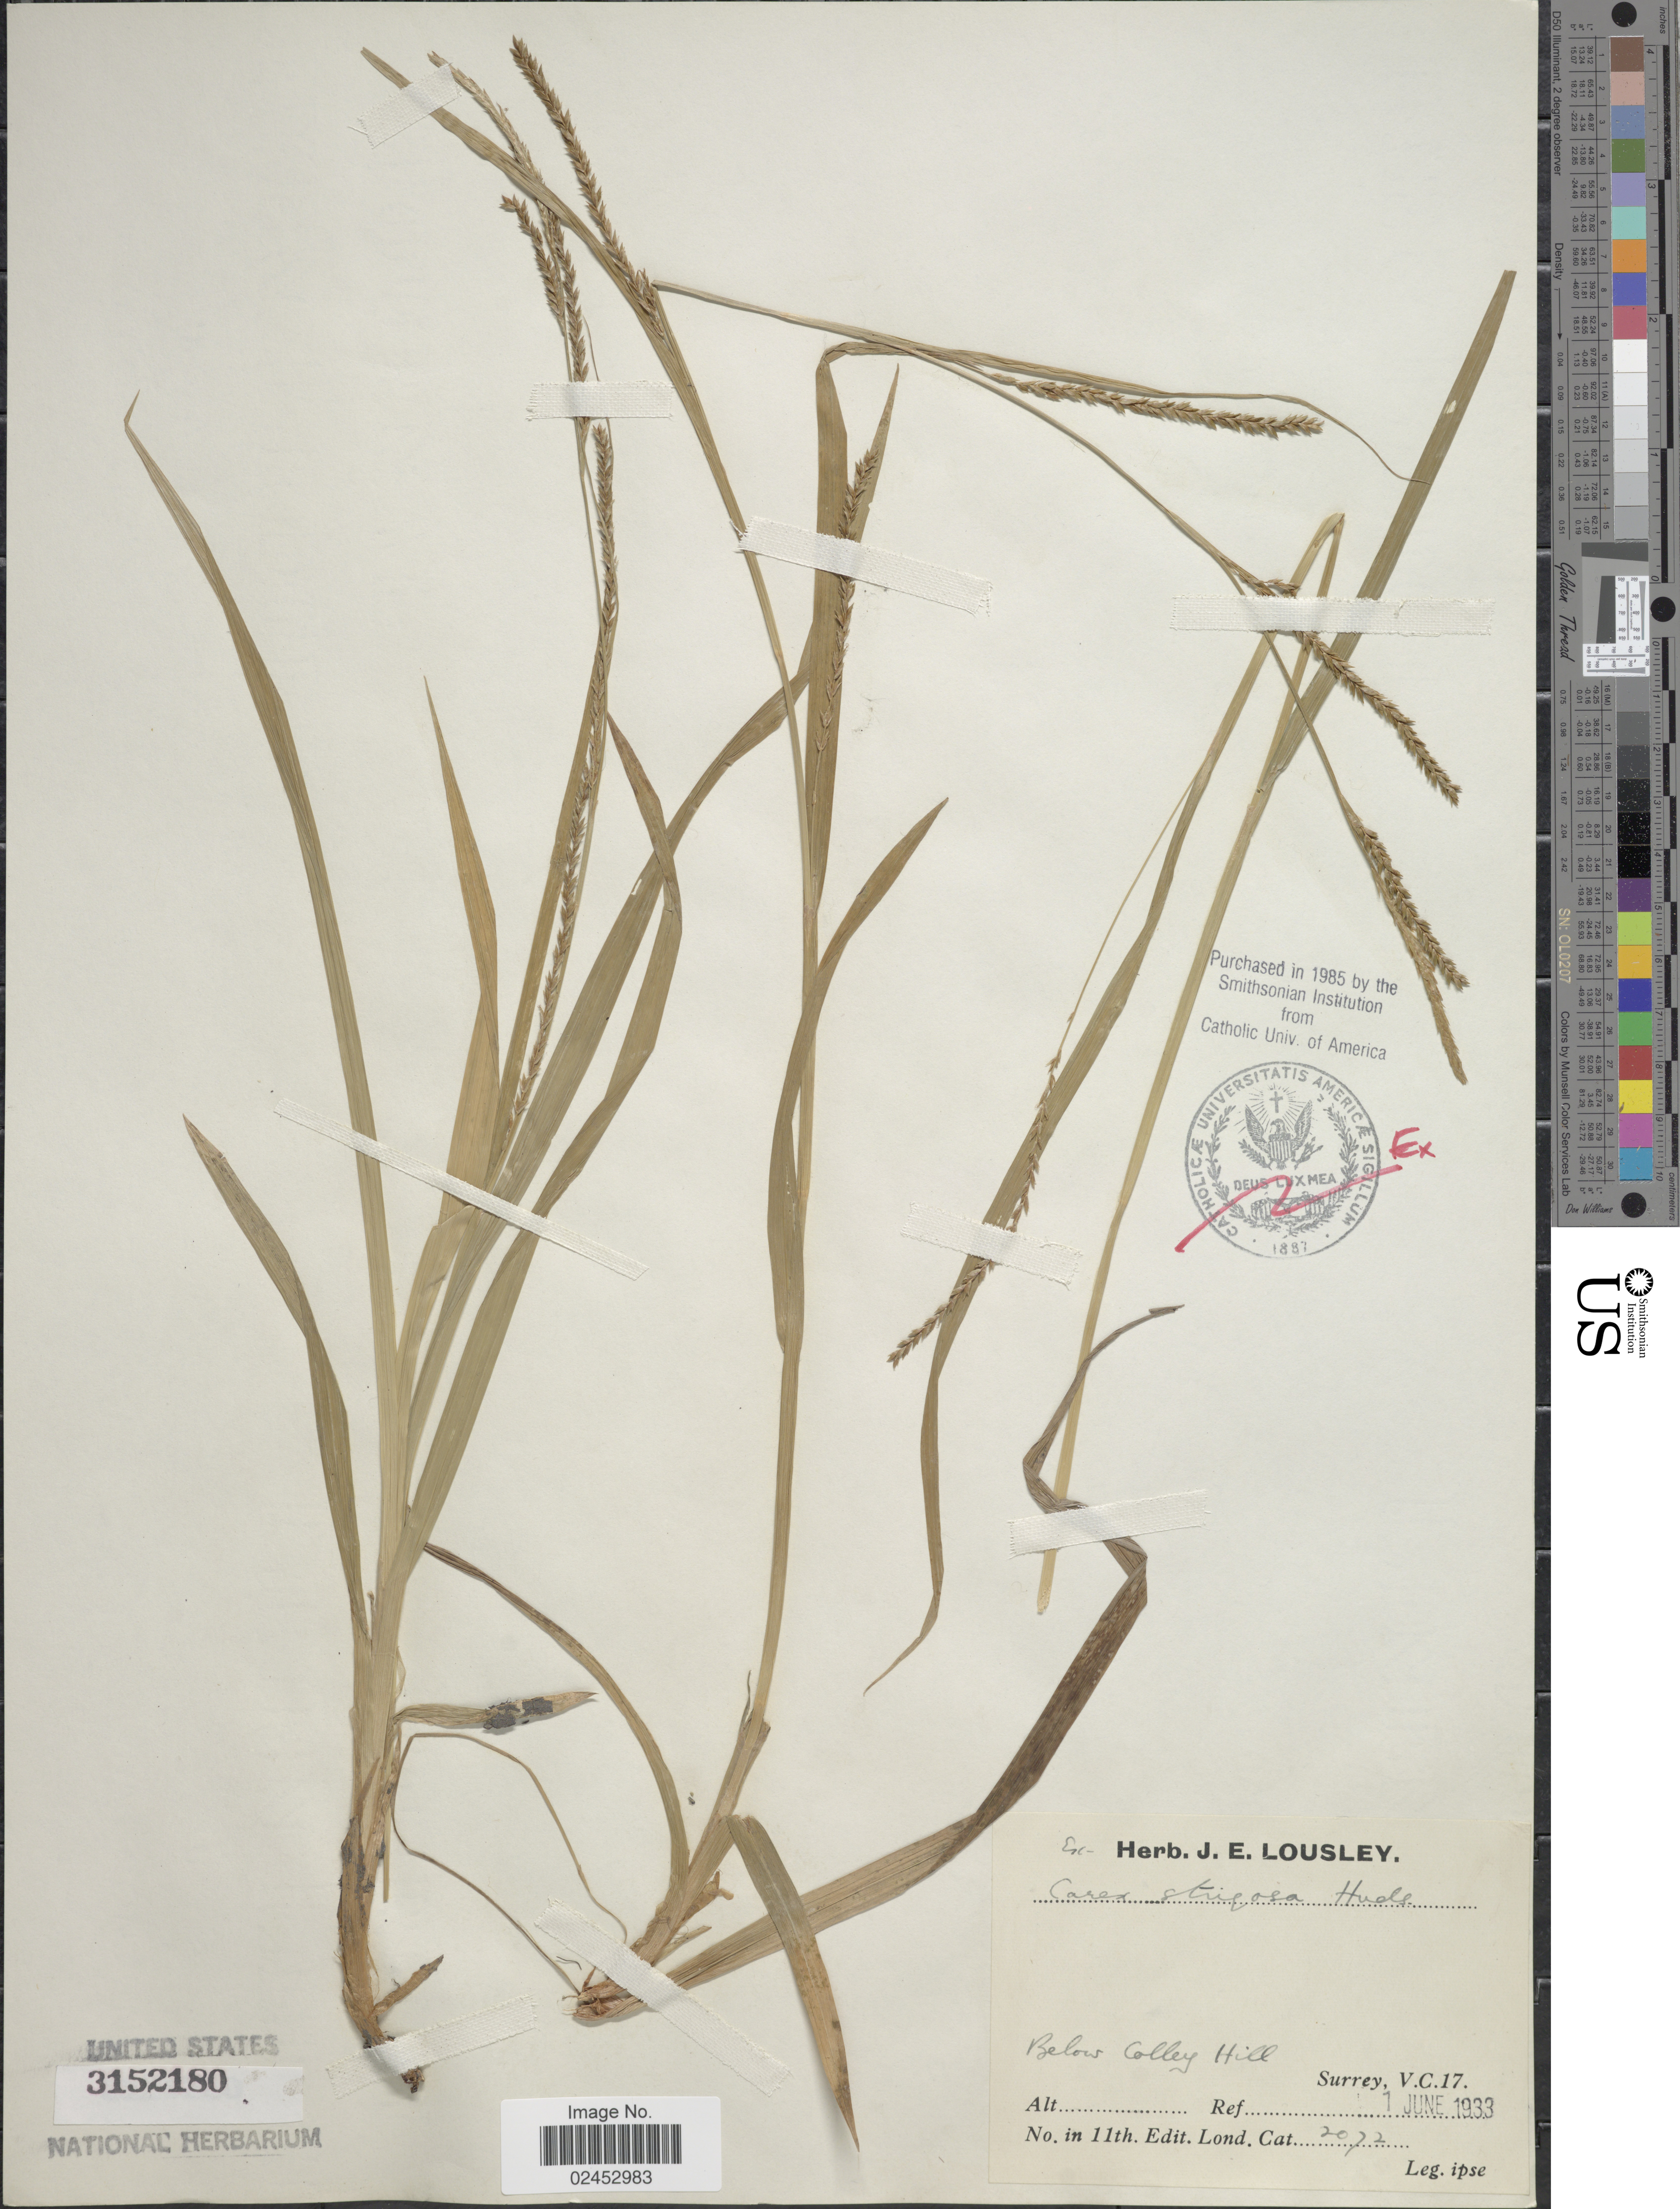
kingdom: Plantae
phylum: Tracheophyta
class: Liliopsida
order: Poales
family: Cyperaceae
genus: Carex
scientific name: Carex strigosa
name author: Huds.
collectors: J. Lousley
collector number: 2072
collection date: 1933-06-01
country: United Kingdom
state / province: England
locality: Below Colley Hill, Surrey, V.C. 17.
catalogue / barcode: US 3152180